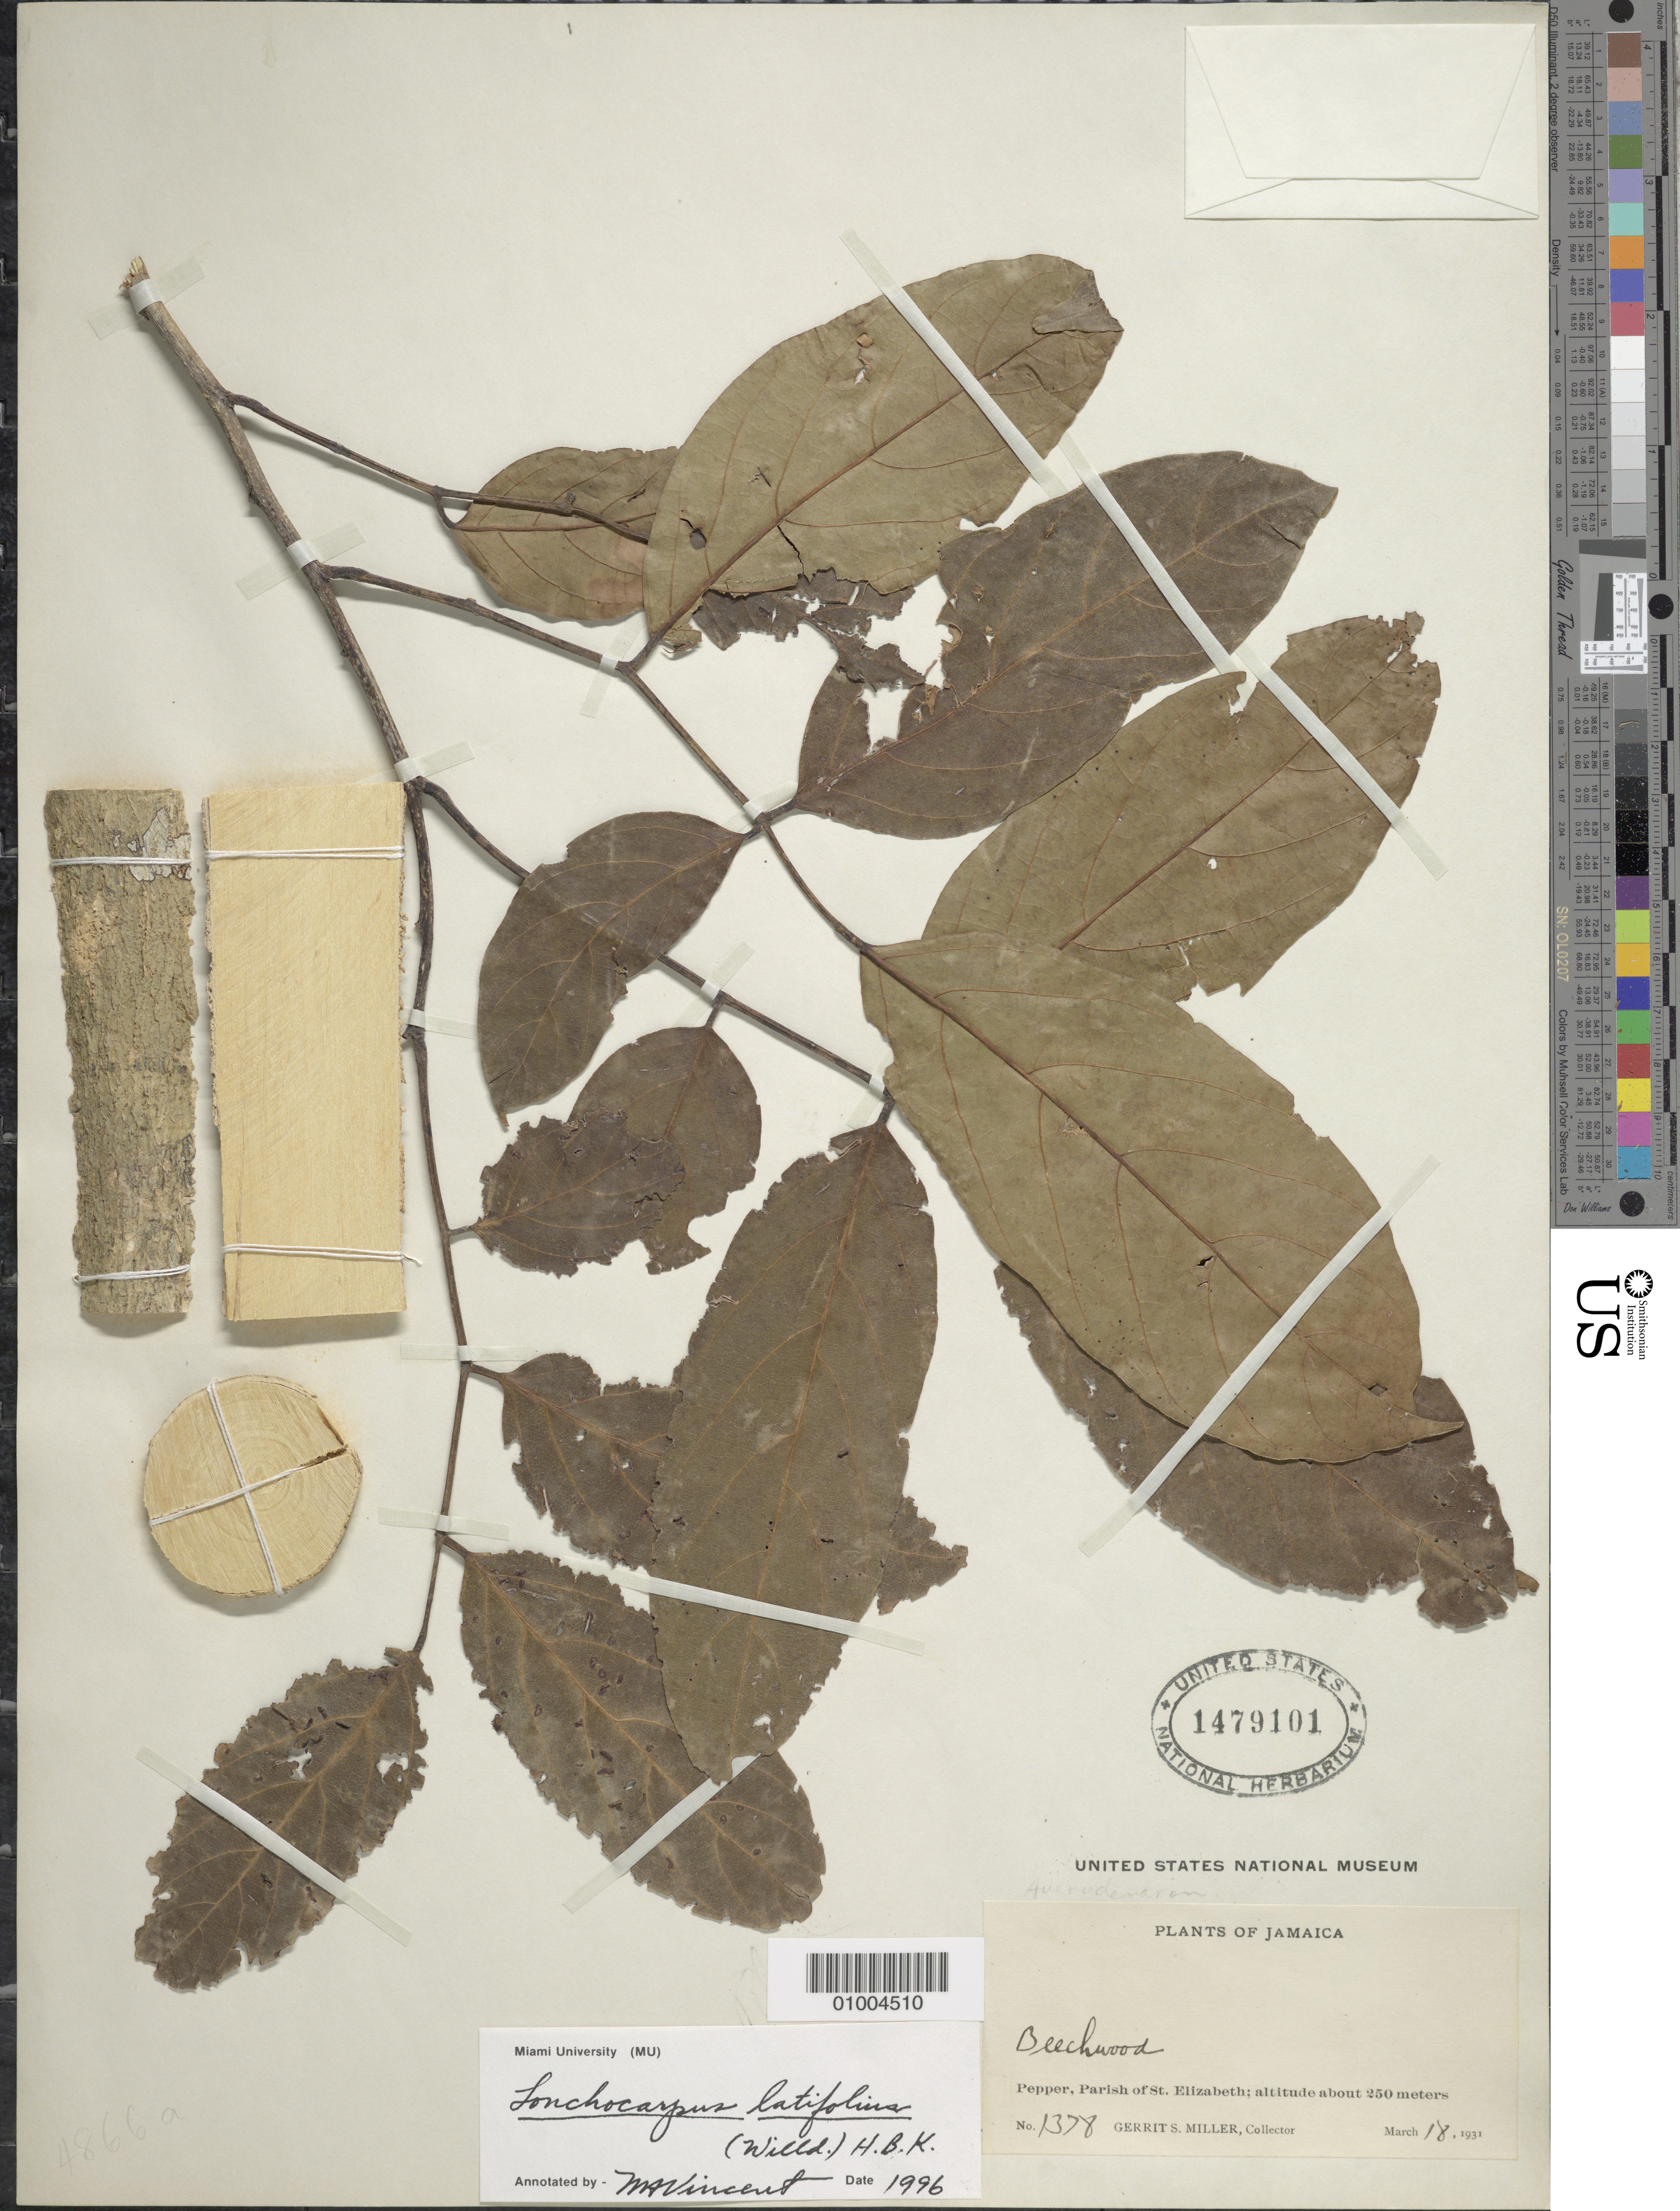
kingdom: Plantae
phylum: Tracheophyta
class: Magnoliopsida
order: Fabales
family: Fabaceae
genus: Lonchocarpus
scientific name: Lonchocarpus latifolius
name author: (Willd.) Kunth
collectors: G. S. Miller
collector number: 1378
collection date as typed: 18 Mar 1931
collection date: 1931-03-18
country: Jamaica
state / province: Saint Elizabeth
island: Jamaica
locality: Pepper, Parish of St. Elizabeth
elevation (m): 250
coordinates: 0 N, 0 E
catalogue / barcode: US 1479101